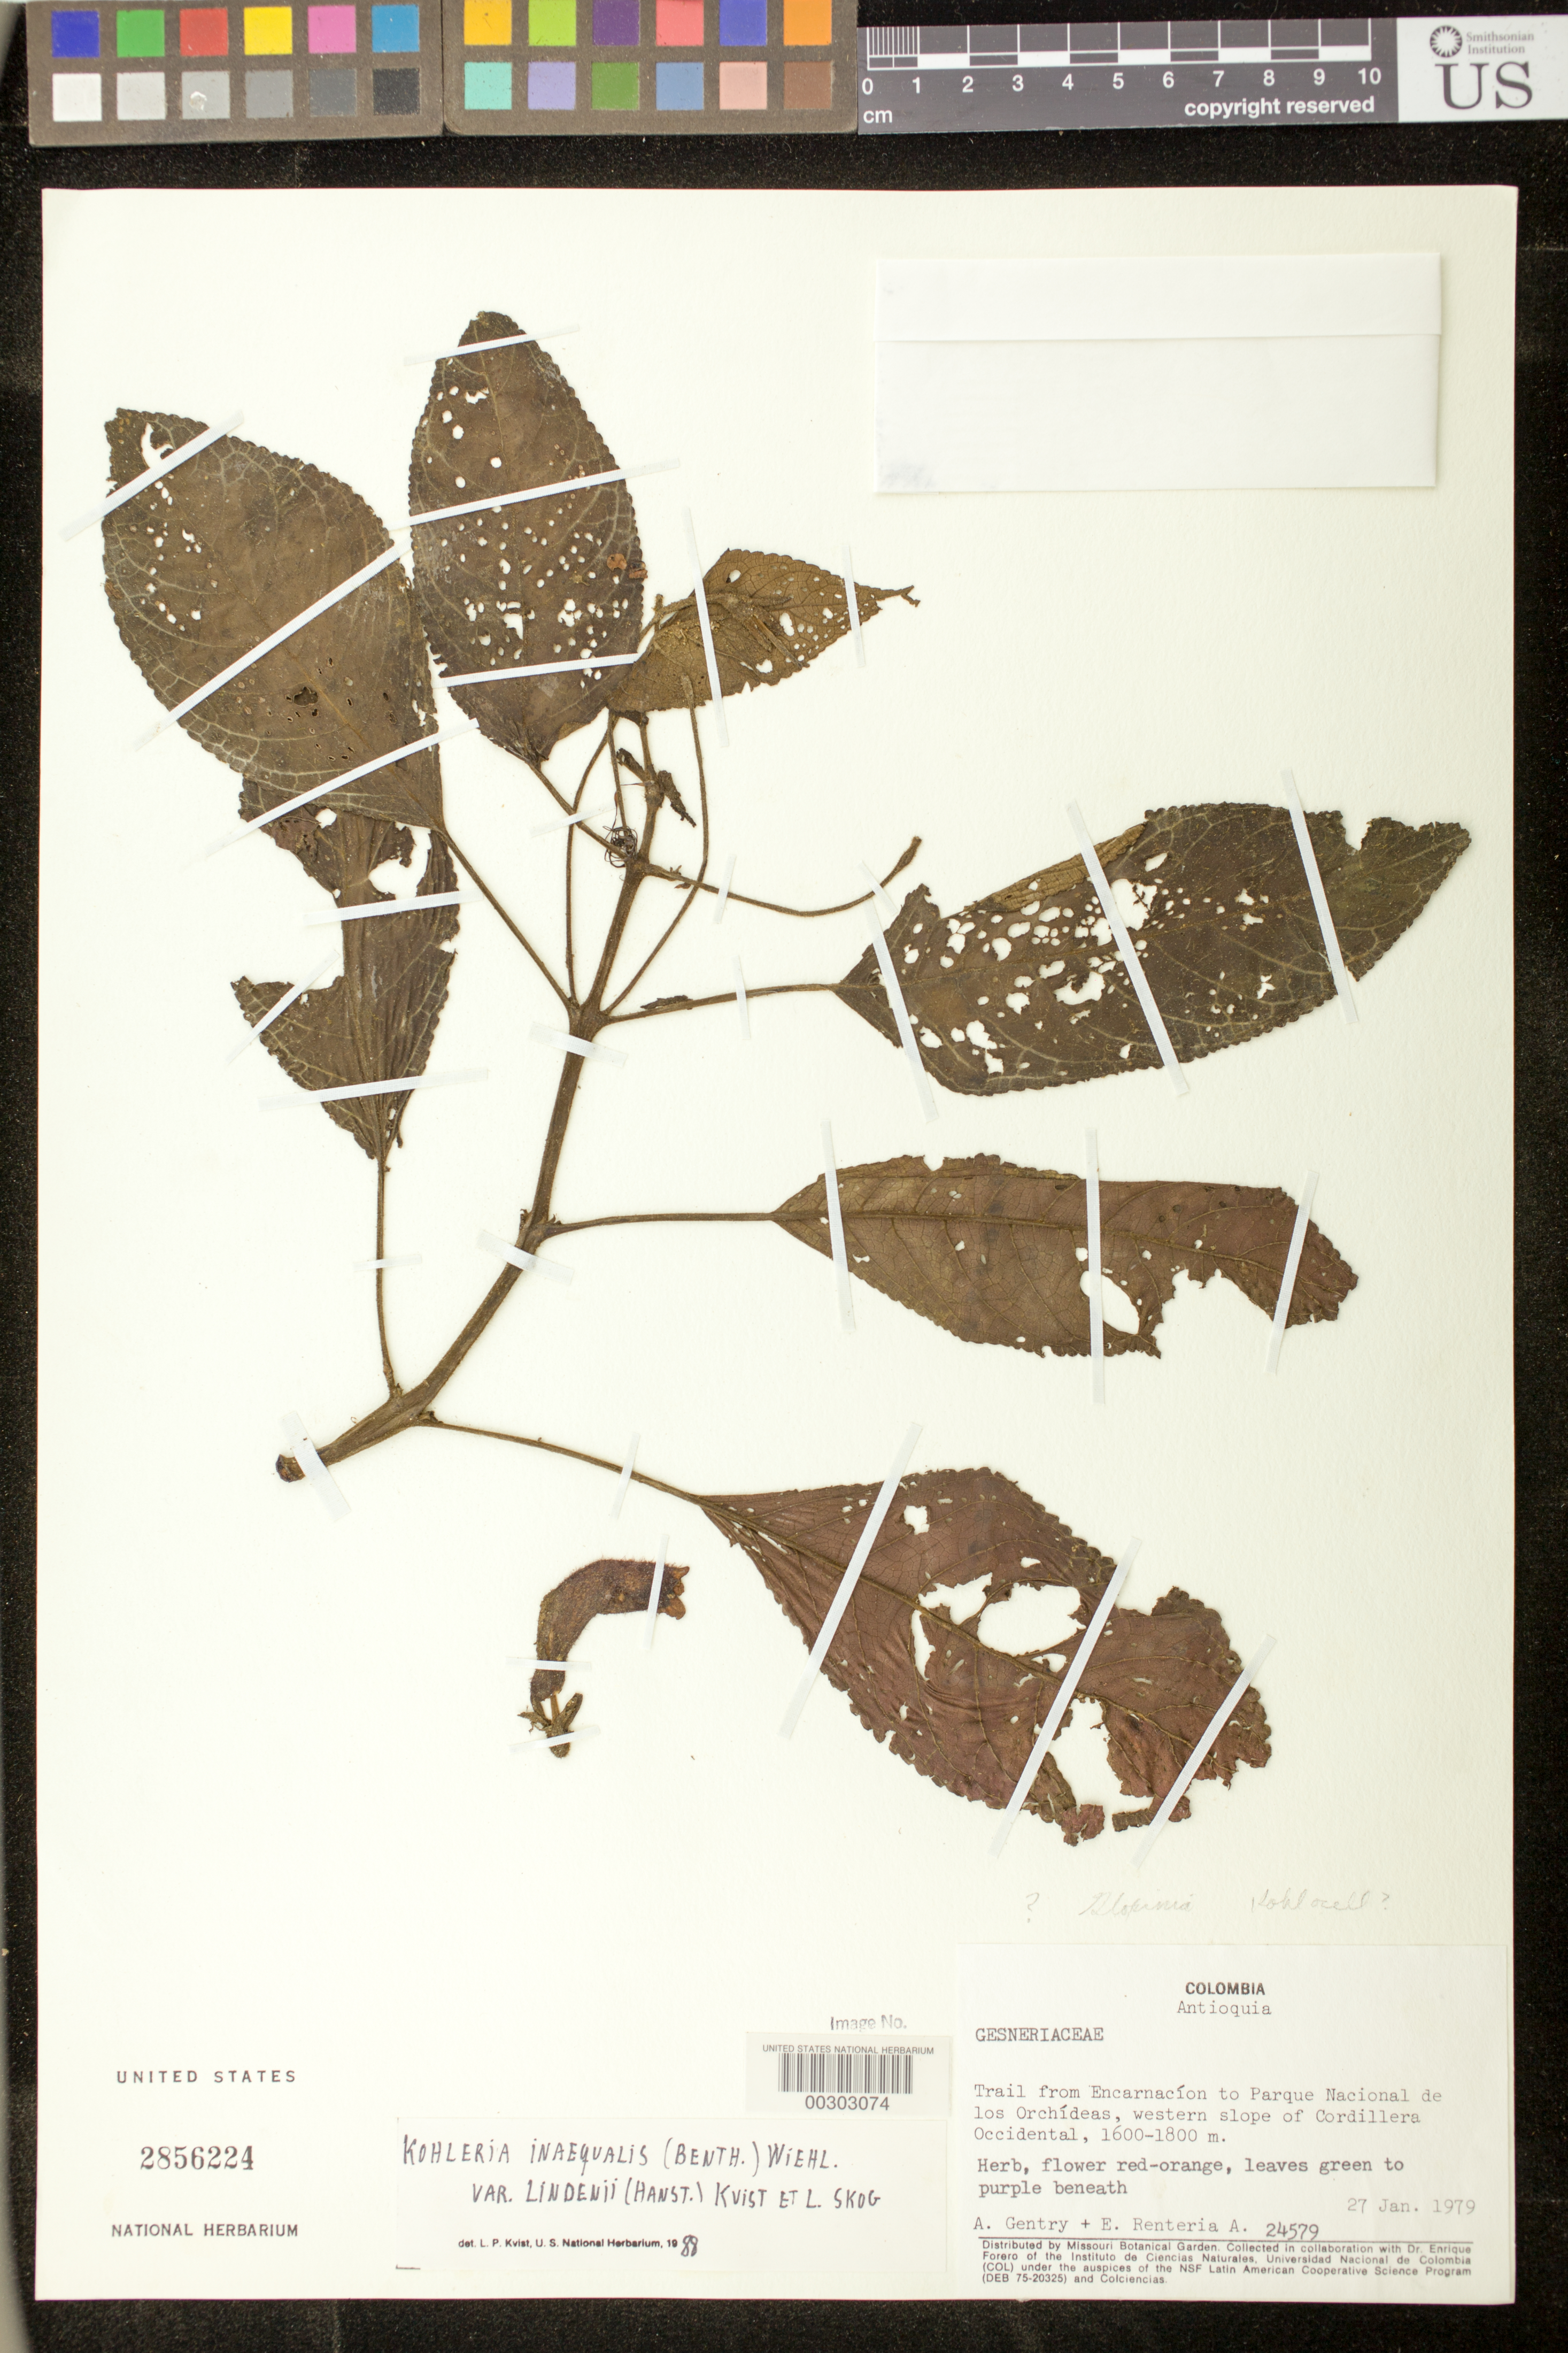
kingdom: Plantae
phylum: Tracheophyta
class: Magnoliopsida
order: Lamiales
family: Gesneriaceae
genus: Kohleria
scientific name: Kohleria inaequalis var. lindenii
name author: (Hanst.) L.P. Kvist & L.E. Skog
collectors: A. H. Gentry & E. Renteria A.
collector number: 24579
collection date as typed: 27 Jan 1979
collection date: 1979-01-27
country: Colombia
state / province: Antioquia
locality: Trail from Encarnacion to Parque Nacional de Los Orchideas, western slope of Cordillera Occidental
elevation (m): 1600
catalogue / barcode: US 2856224